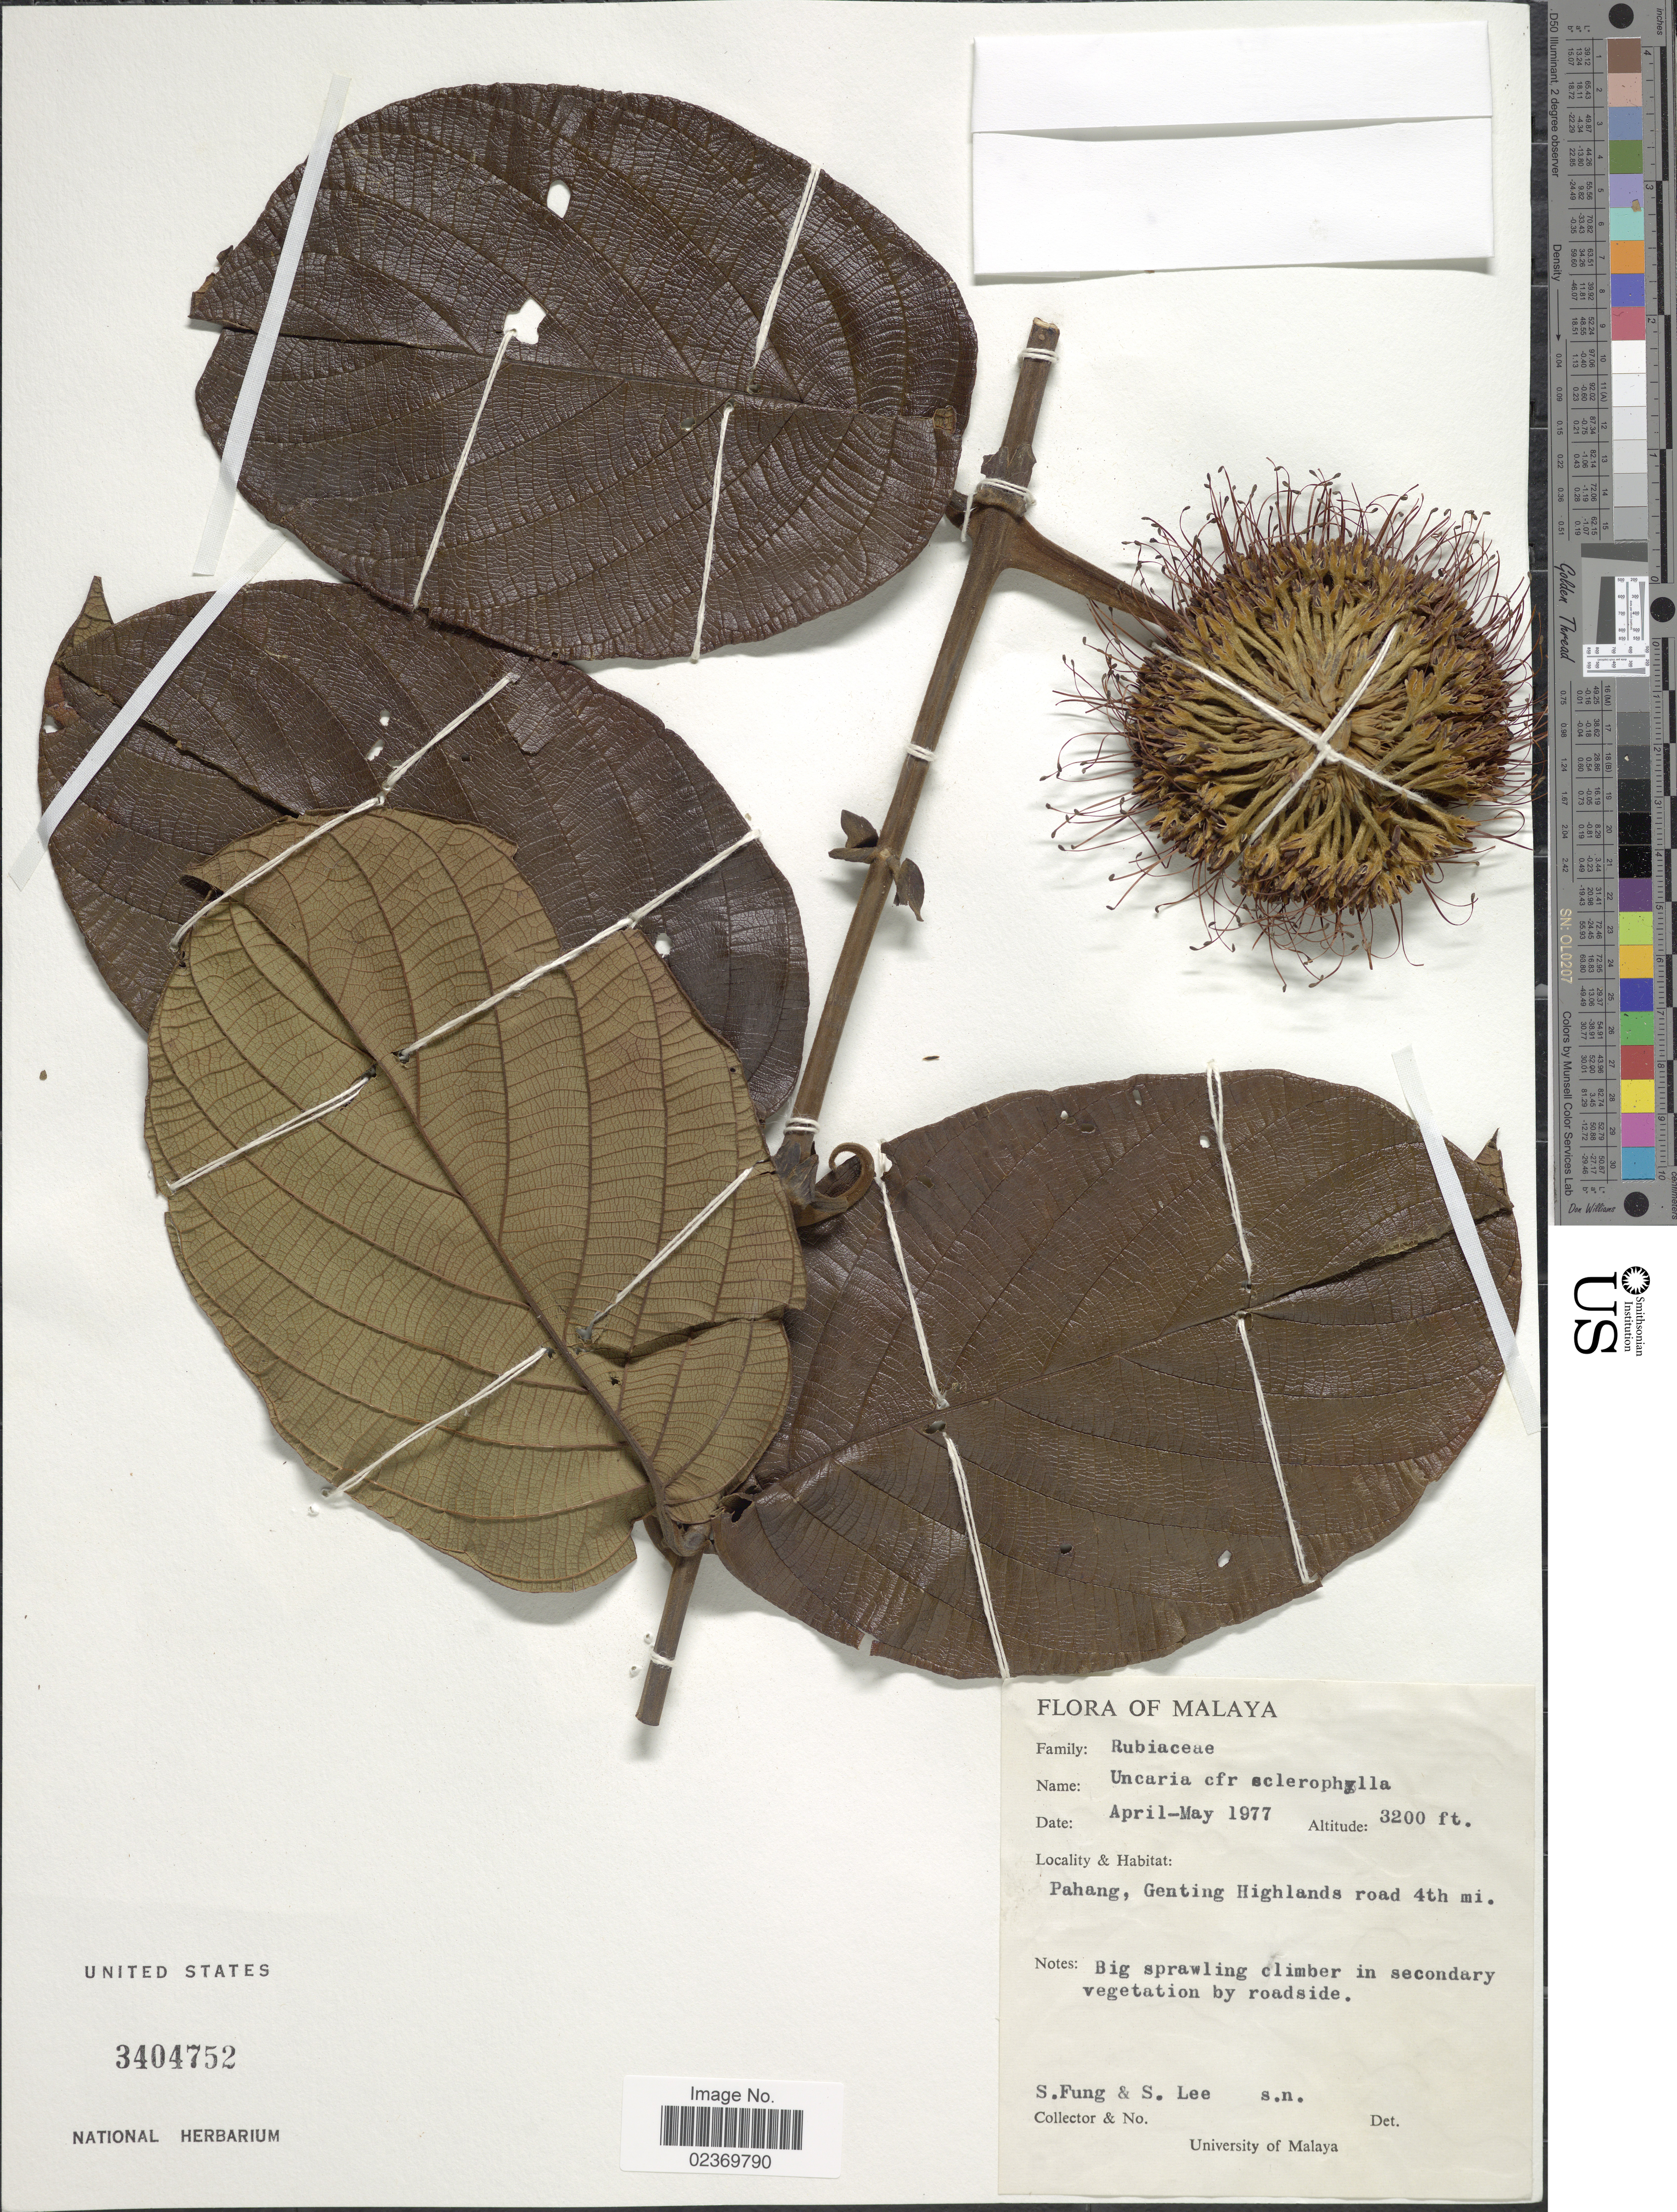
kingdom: Plantae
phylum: Tracheophyta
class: Magnoliopsida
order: Gentianales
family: Rubiaceae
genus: Uncaria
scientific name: Uncaria sclerophylla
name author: Roxb.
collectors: S. Fung & S. Lee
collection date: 1977-04/1977-05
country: Malaysia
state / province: Pahang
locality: Malaya, Pahang, Genting Highlands road 4th mi.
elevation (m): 975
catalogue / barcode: US 3404752